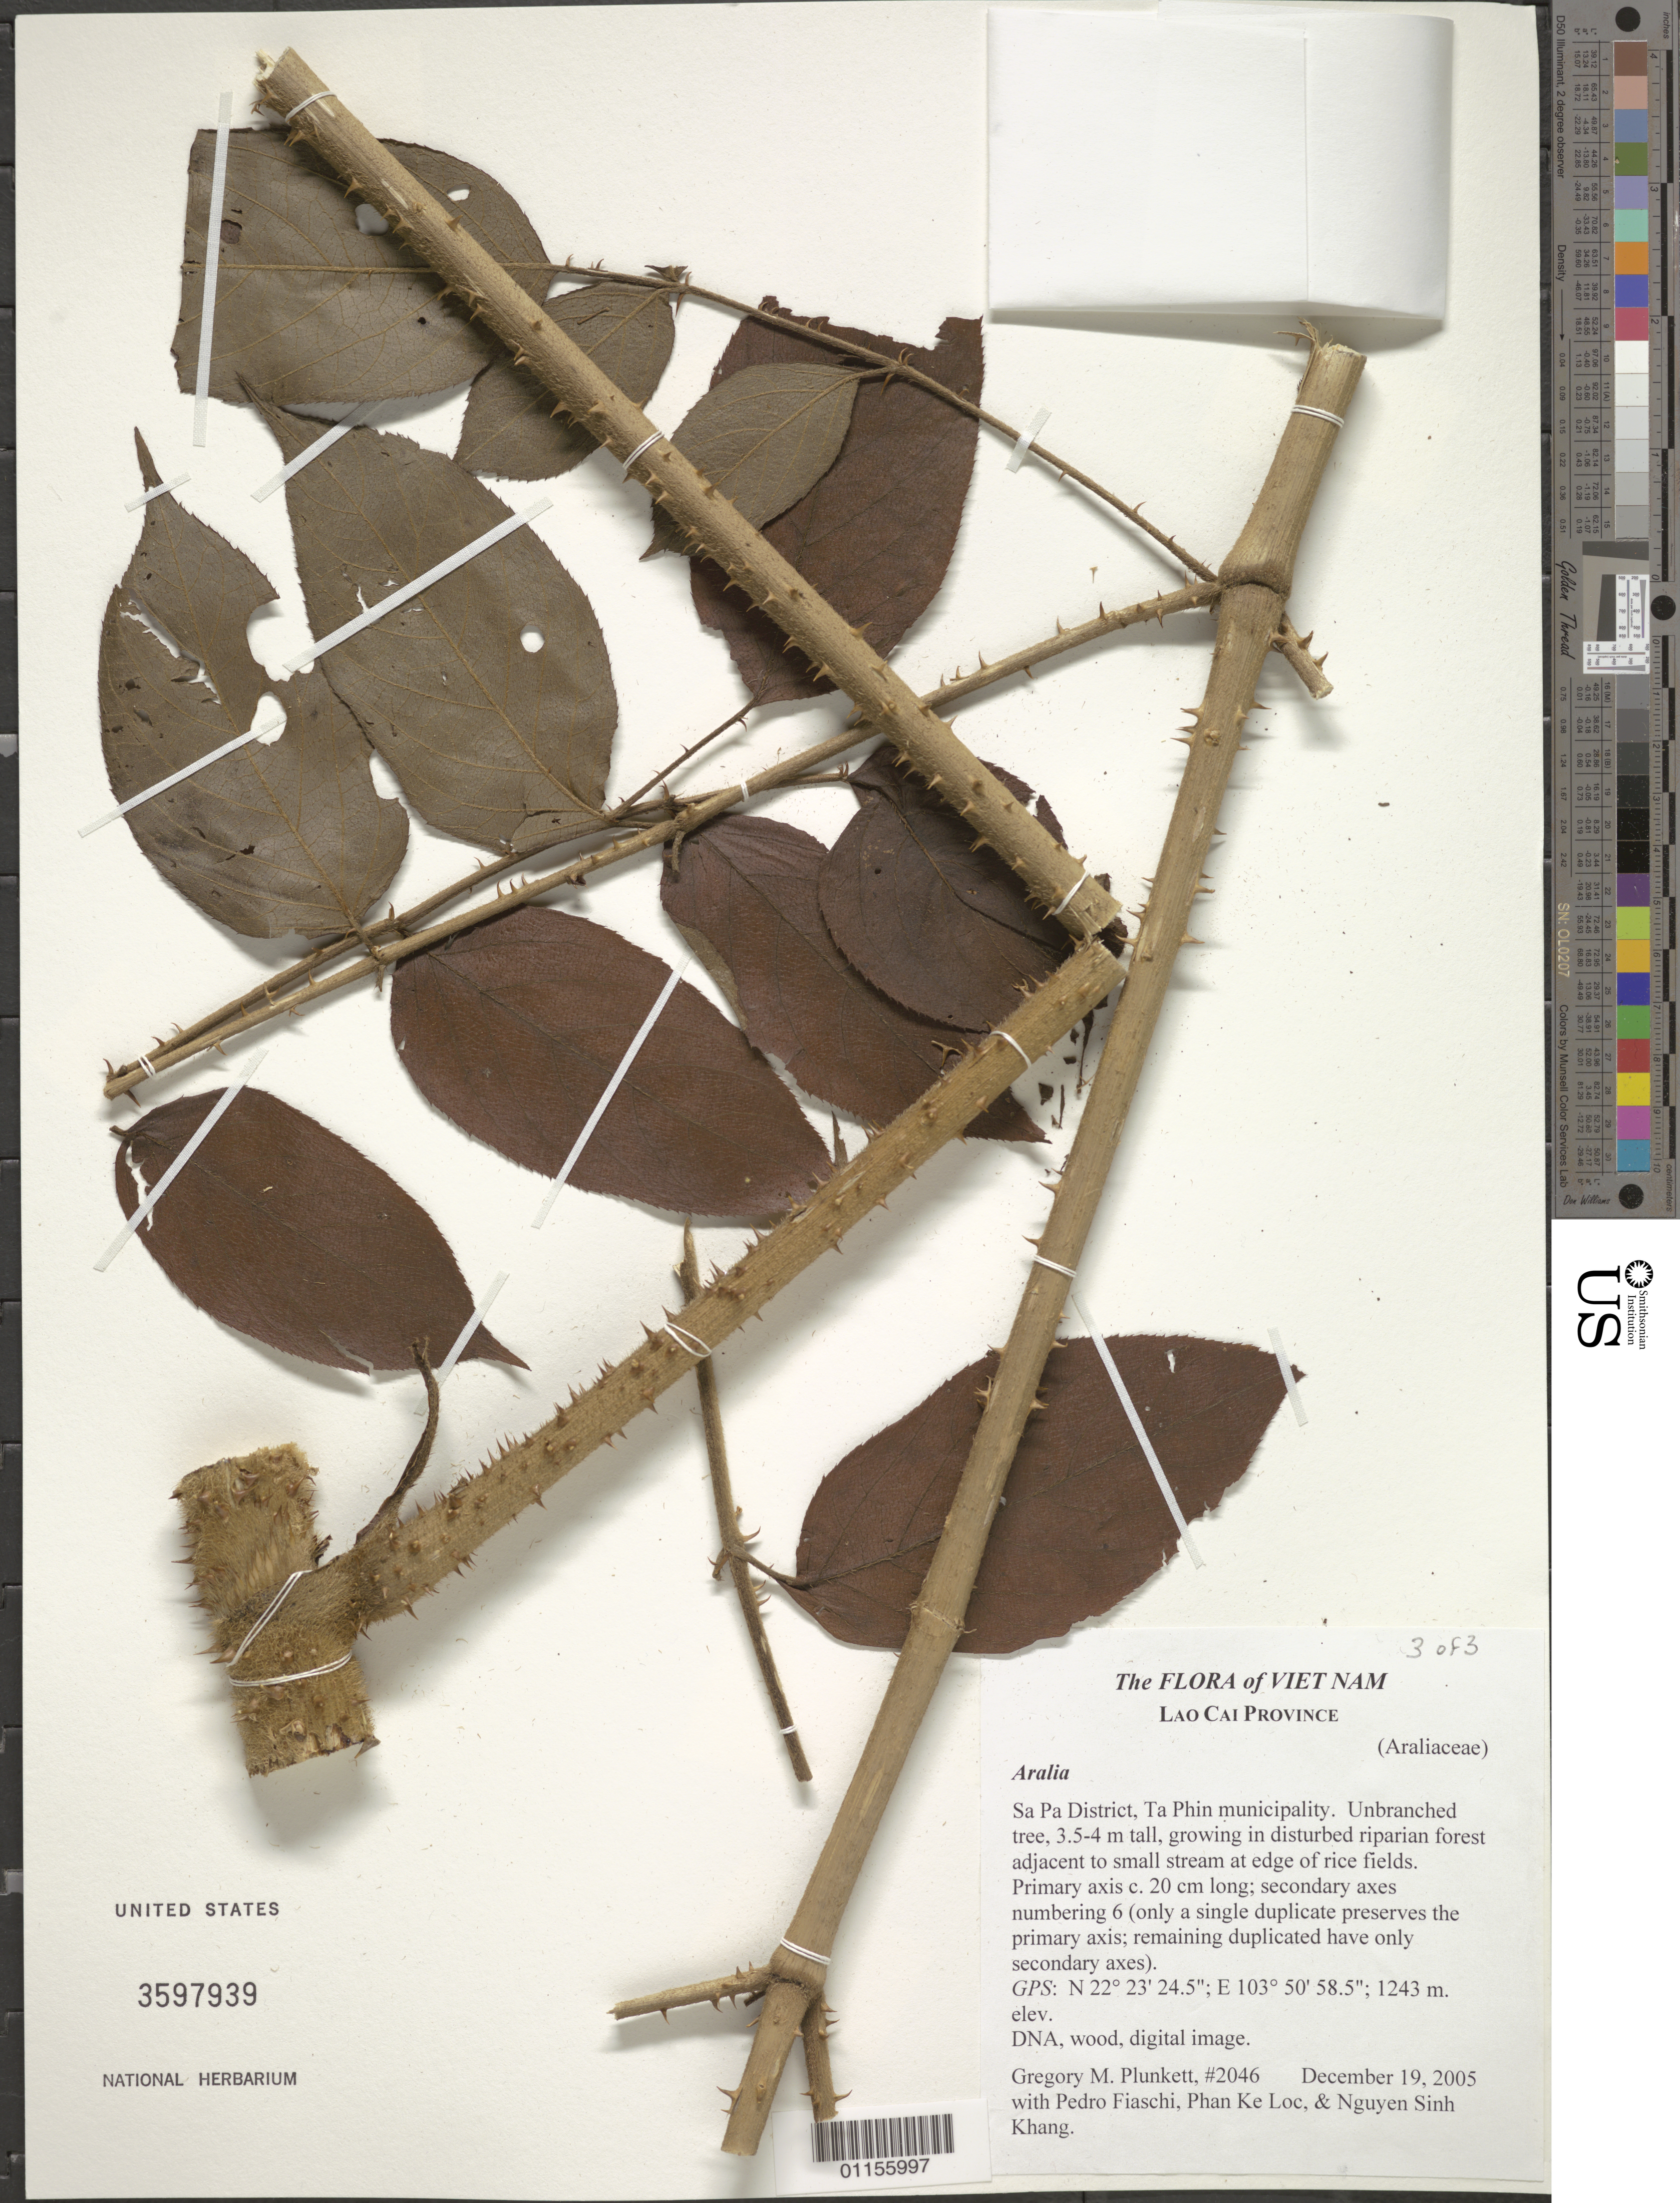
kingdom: Plantae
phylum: Tracheophyta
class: Magnoliopsida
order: Apiales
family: Araliaceae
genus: Aralia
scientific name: Aralia sp.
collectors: G. M. Plunkett, P. Fiaschi, P. K. Lôc & N. Khang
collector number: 2046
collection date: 2005-12-19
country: Vietnam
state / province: Lao Cai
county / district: Sa Pa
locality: Ta Phin municipality.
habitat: Unbranched tree, growing in disturbed riparian forest adjacent to small stream at edge of rice fields.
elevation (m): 1243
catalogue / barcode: US 3597939